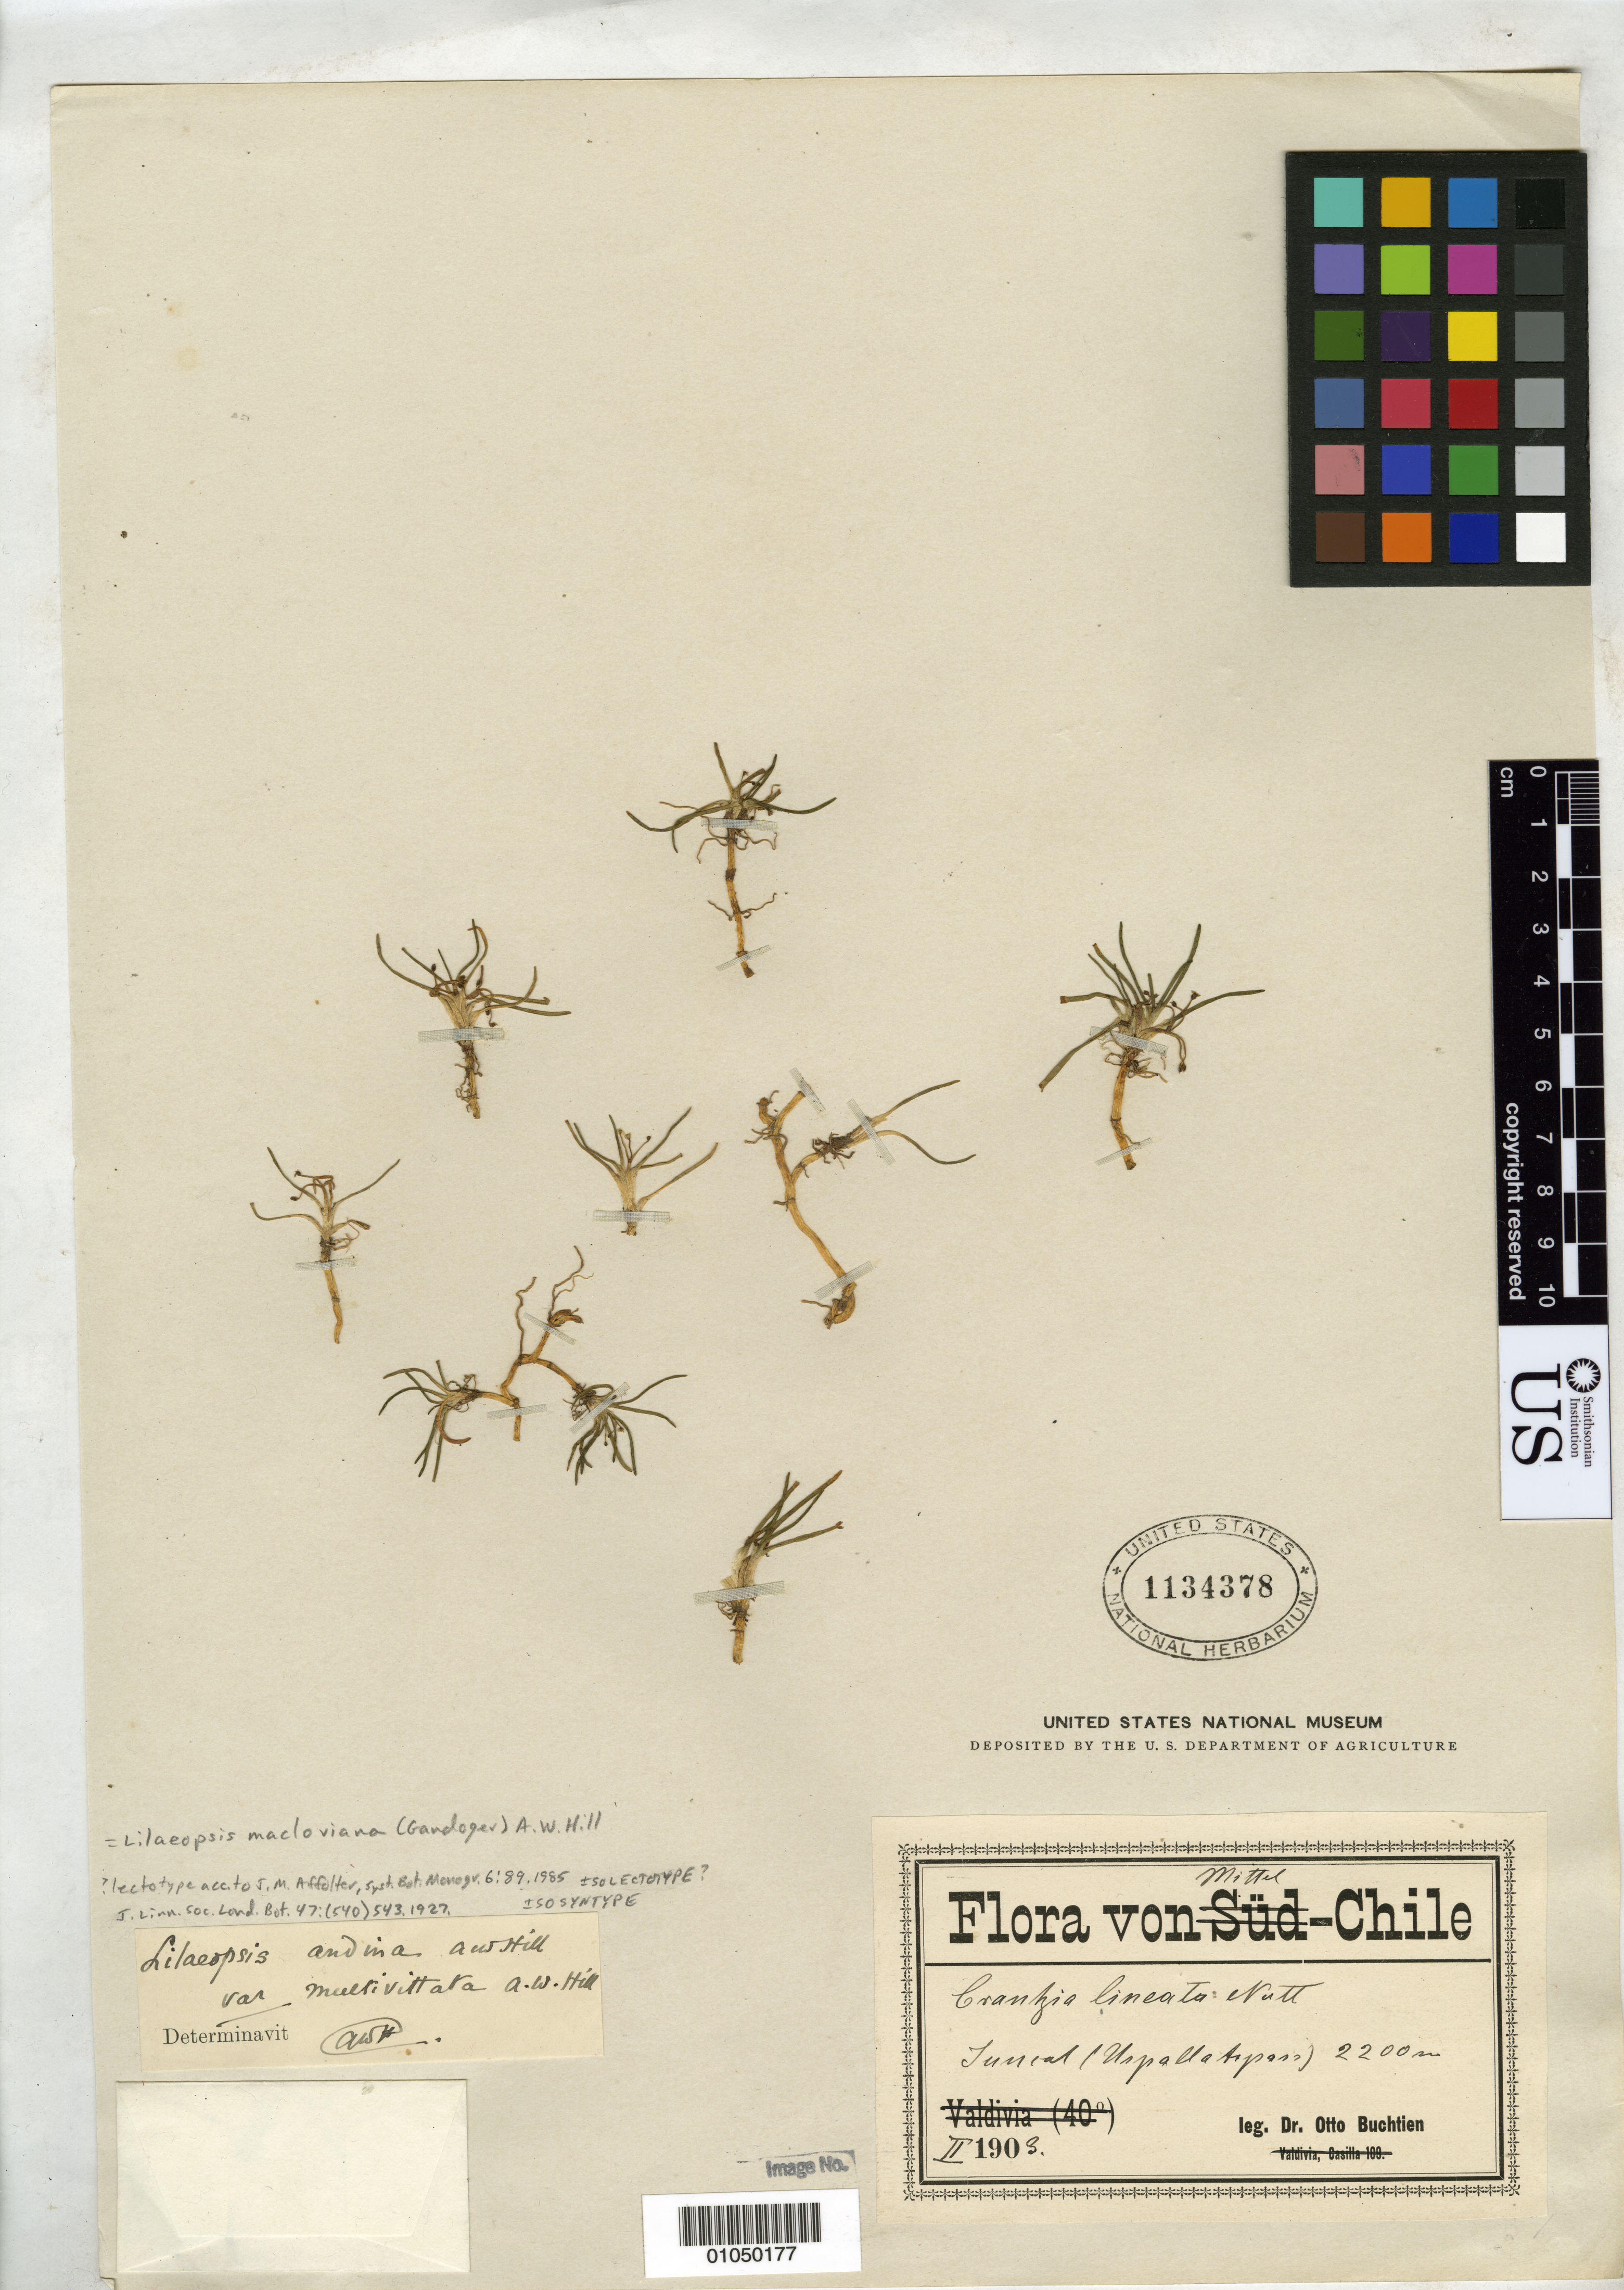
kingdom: Plantae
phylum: Tracheophyta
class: Magnoliopsida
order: Apiales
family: Apiaceae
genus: Lilaeopsis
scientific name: Lilaeopsis andina var. multivittata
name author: A.W. Hill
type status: Isolectotype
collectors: O. Buchtien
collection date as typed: Feb 1903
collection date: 1903-02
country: Chile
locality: Juncal (Uspallata pass).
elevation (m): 2200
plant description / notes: Currently accepted name as cited by Affolter (1985).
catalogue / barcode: US 1134378